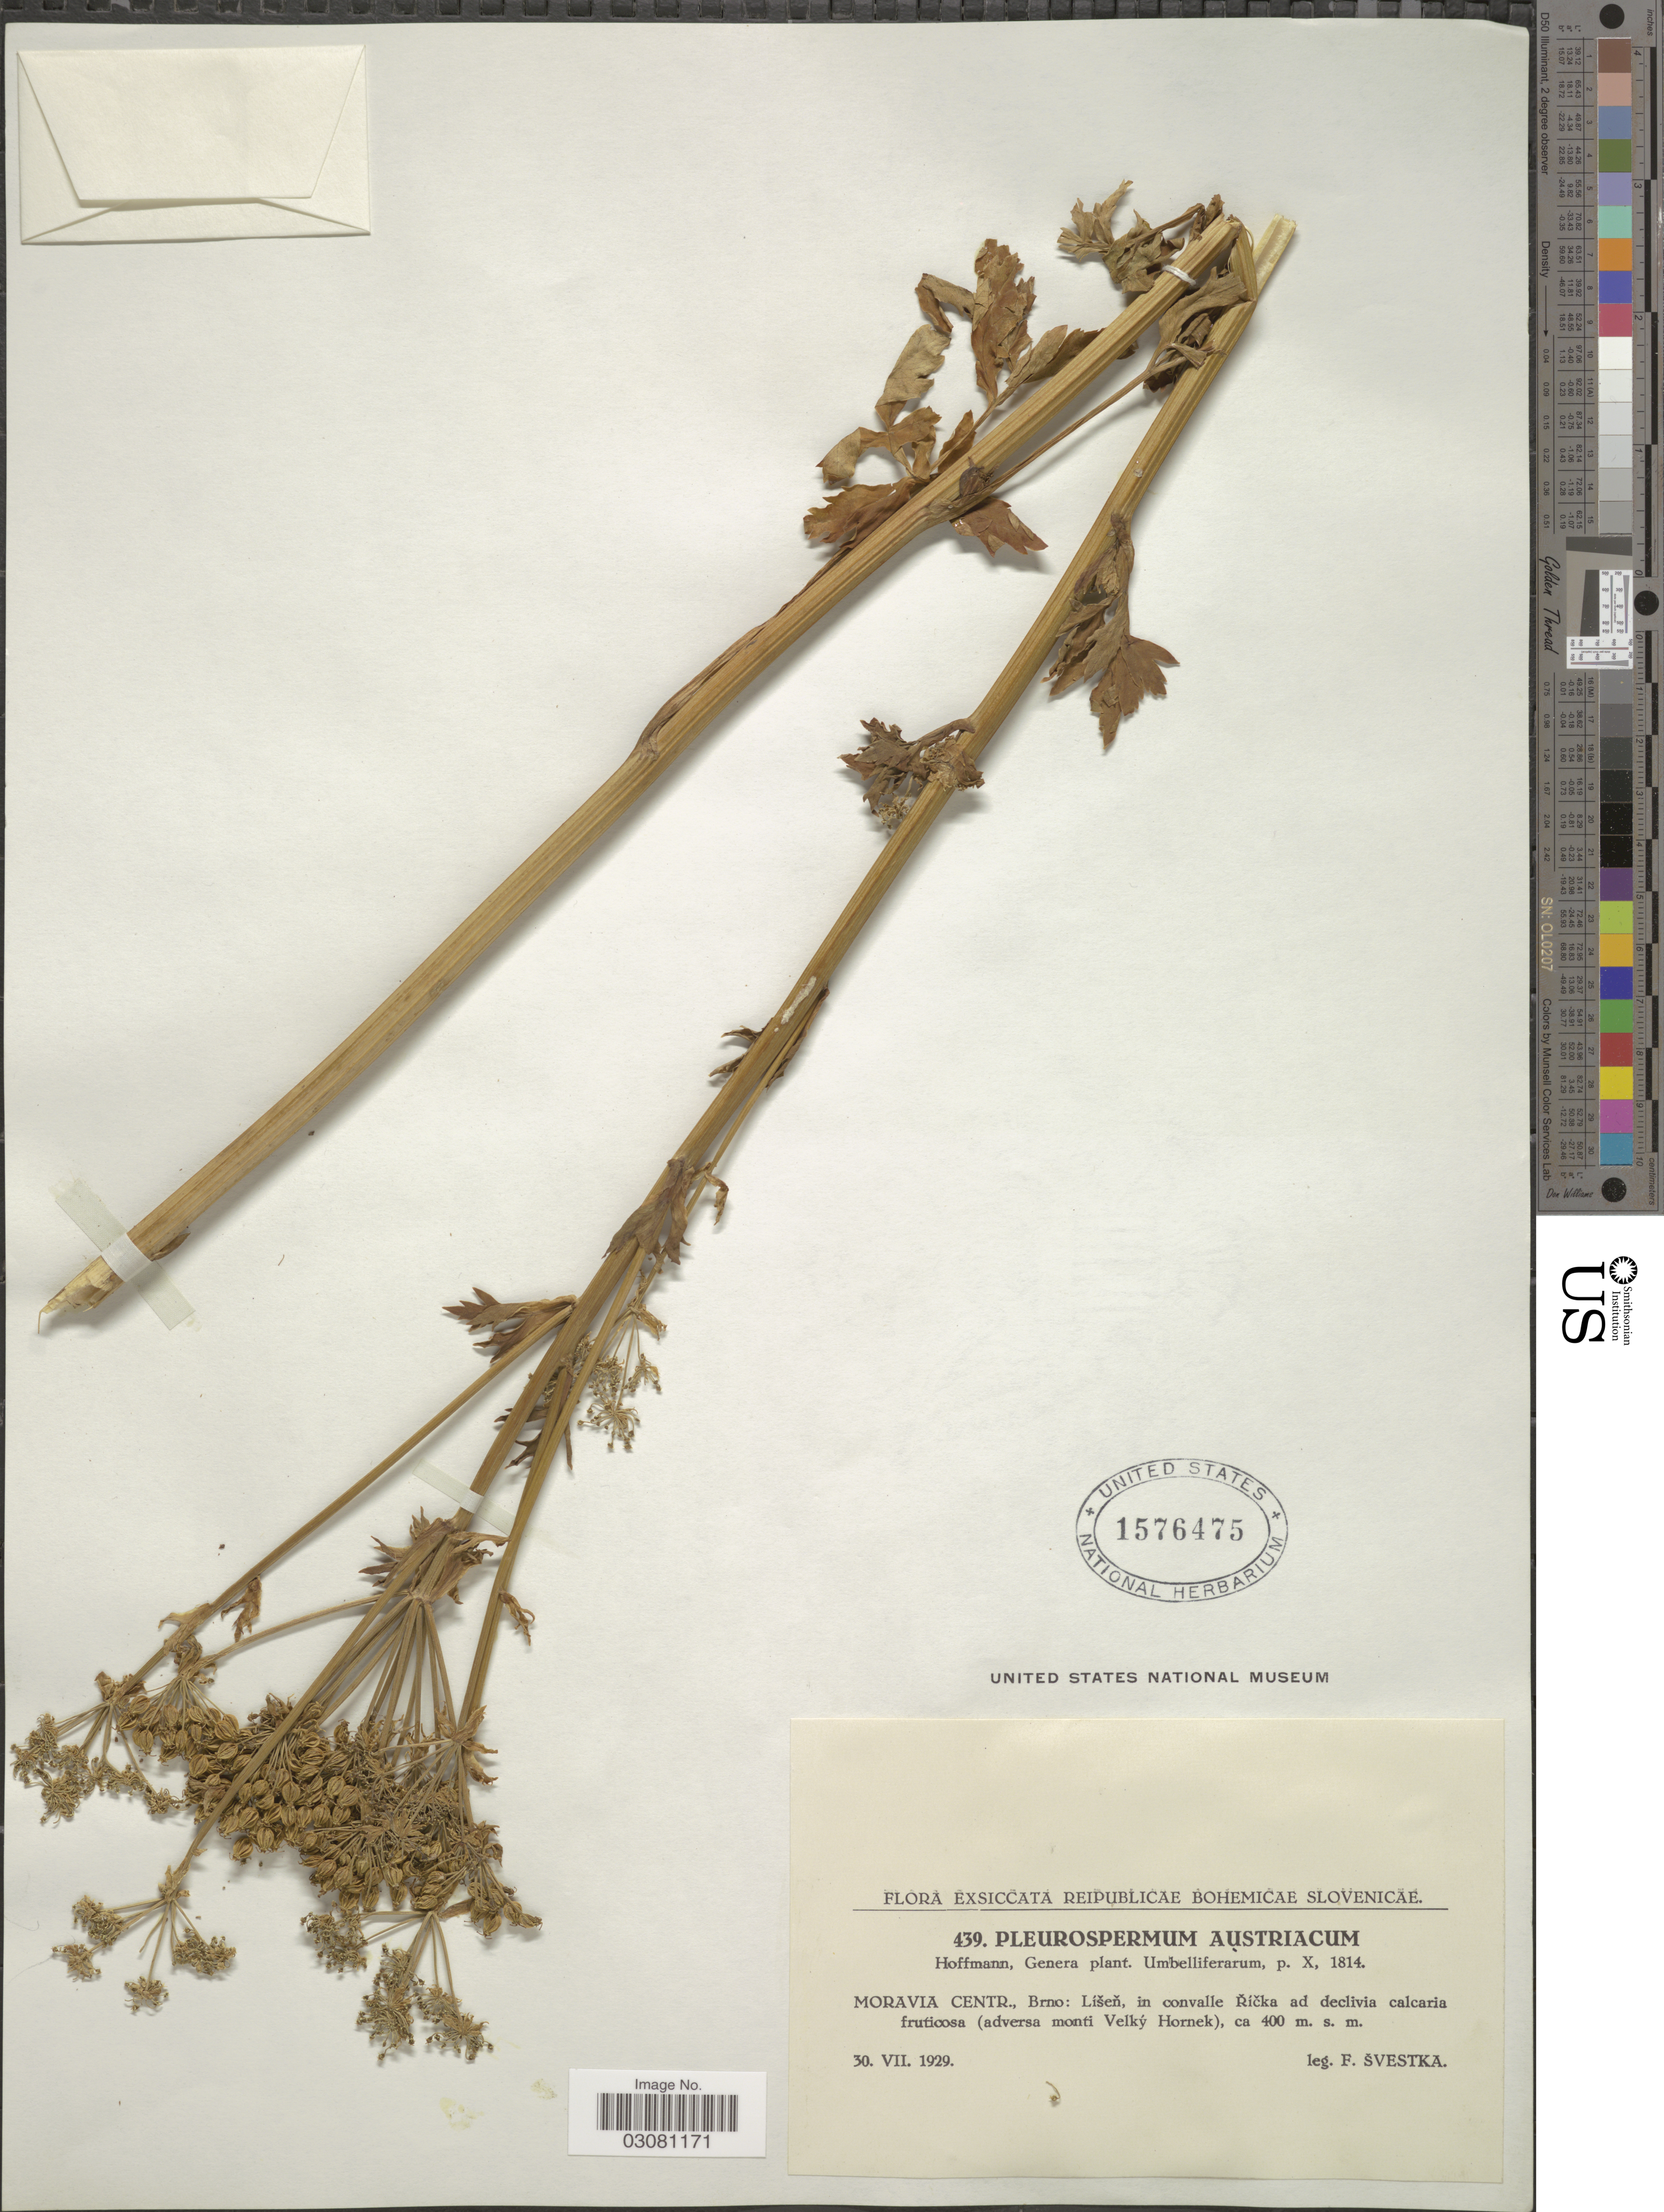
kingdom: Plantae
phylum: Tracheophyta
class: Magnoliopsida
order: Apiales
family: Apiaceae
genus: Pleurospermum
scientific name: Pleurospermum austriacum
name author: (L.) Hoffm.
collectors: F. Svestka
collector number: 439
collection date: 1929-07-30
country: Slovenia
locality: Reipublicae Bohemicae Slovenicae. Moravia Centr., Brno: Lisen, in convalle Ricka ad declivia calcaria fruticosa (adversa monti Velky Hornek).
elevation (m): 400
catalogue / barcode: US 1576475